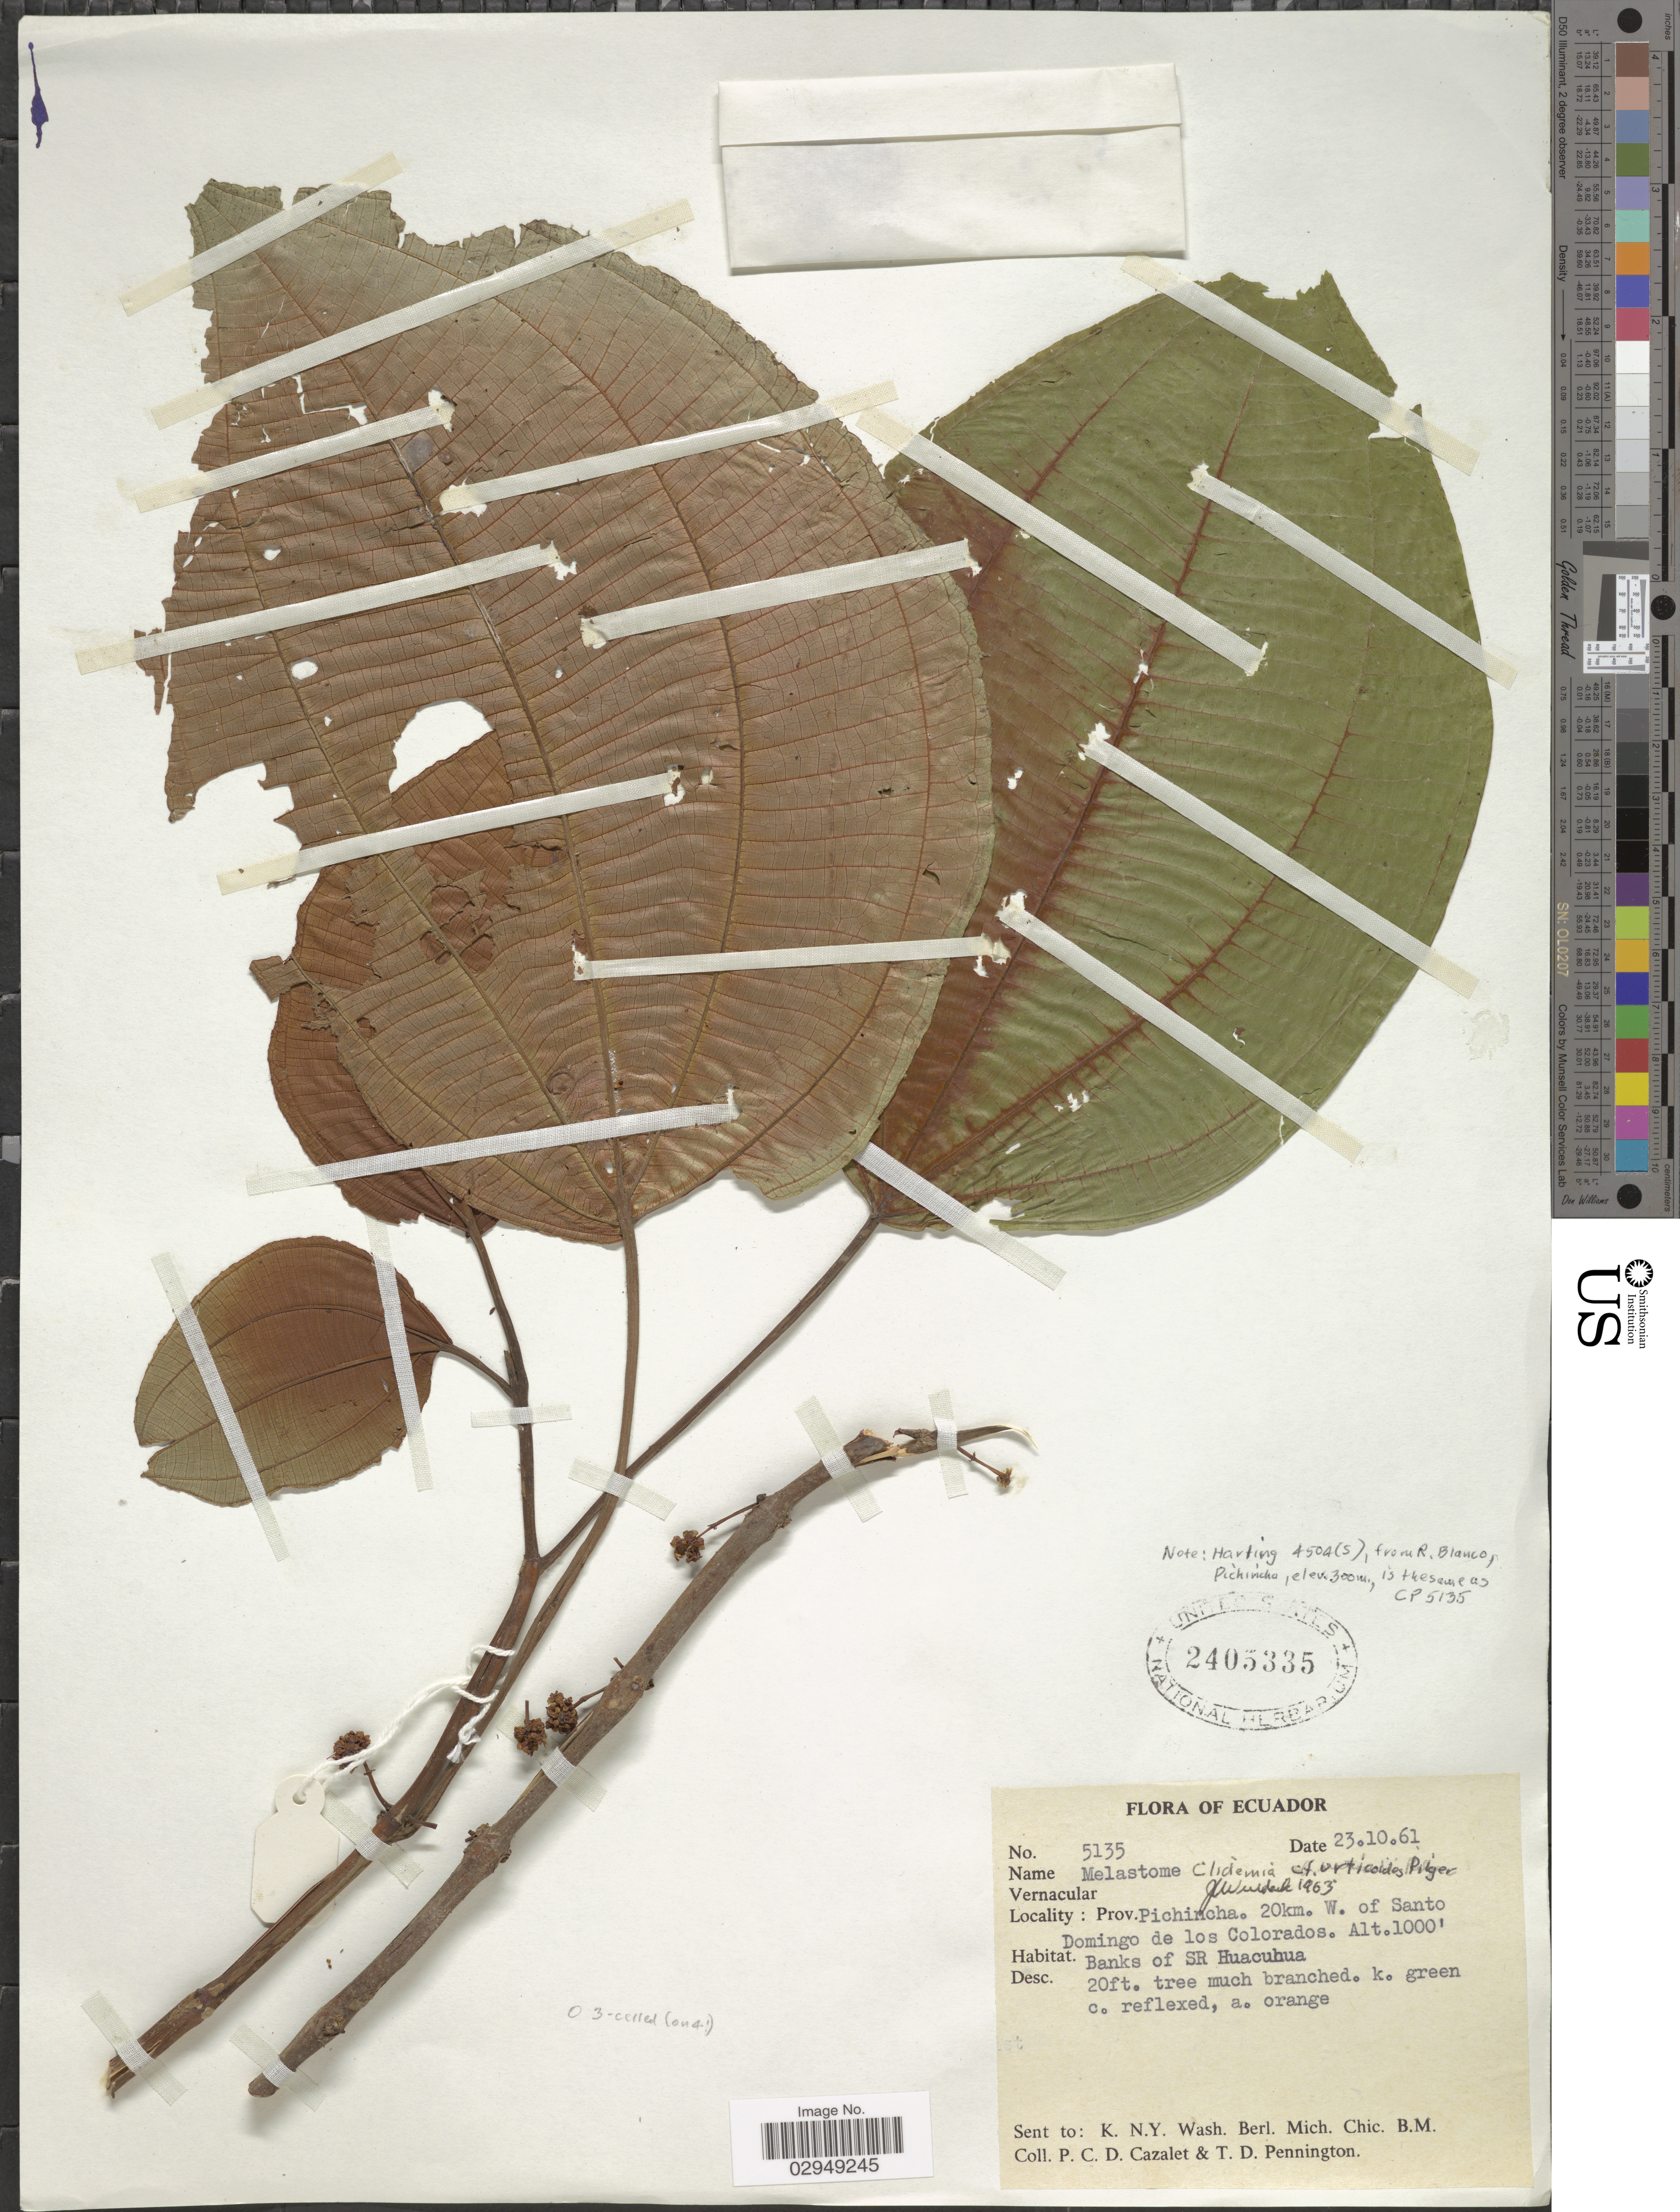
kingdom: Plantae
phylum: Tracheophyta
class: Magnoliopsida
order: Myrtales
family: Melastomataceae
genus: Clidemia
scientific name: Clidemia discolor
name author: (Triana) Cogn.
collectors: P. C. D. Cazalet & T. D. Pennington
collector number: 5135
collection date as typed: Transcribed d/m/y: 23/10/61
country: Ecuador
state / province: Pichincha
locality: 20 km. W. of Santo Domingo de los Colorados, Banks of SR Huacuhua.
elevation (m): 305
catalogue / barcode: US 2405335